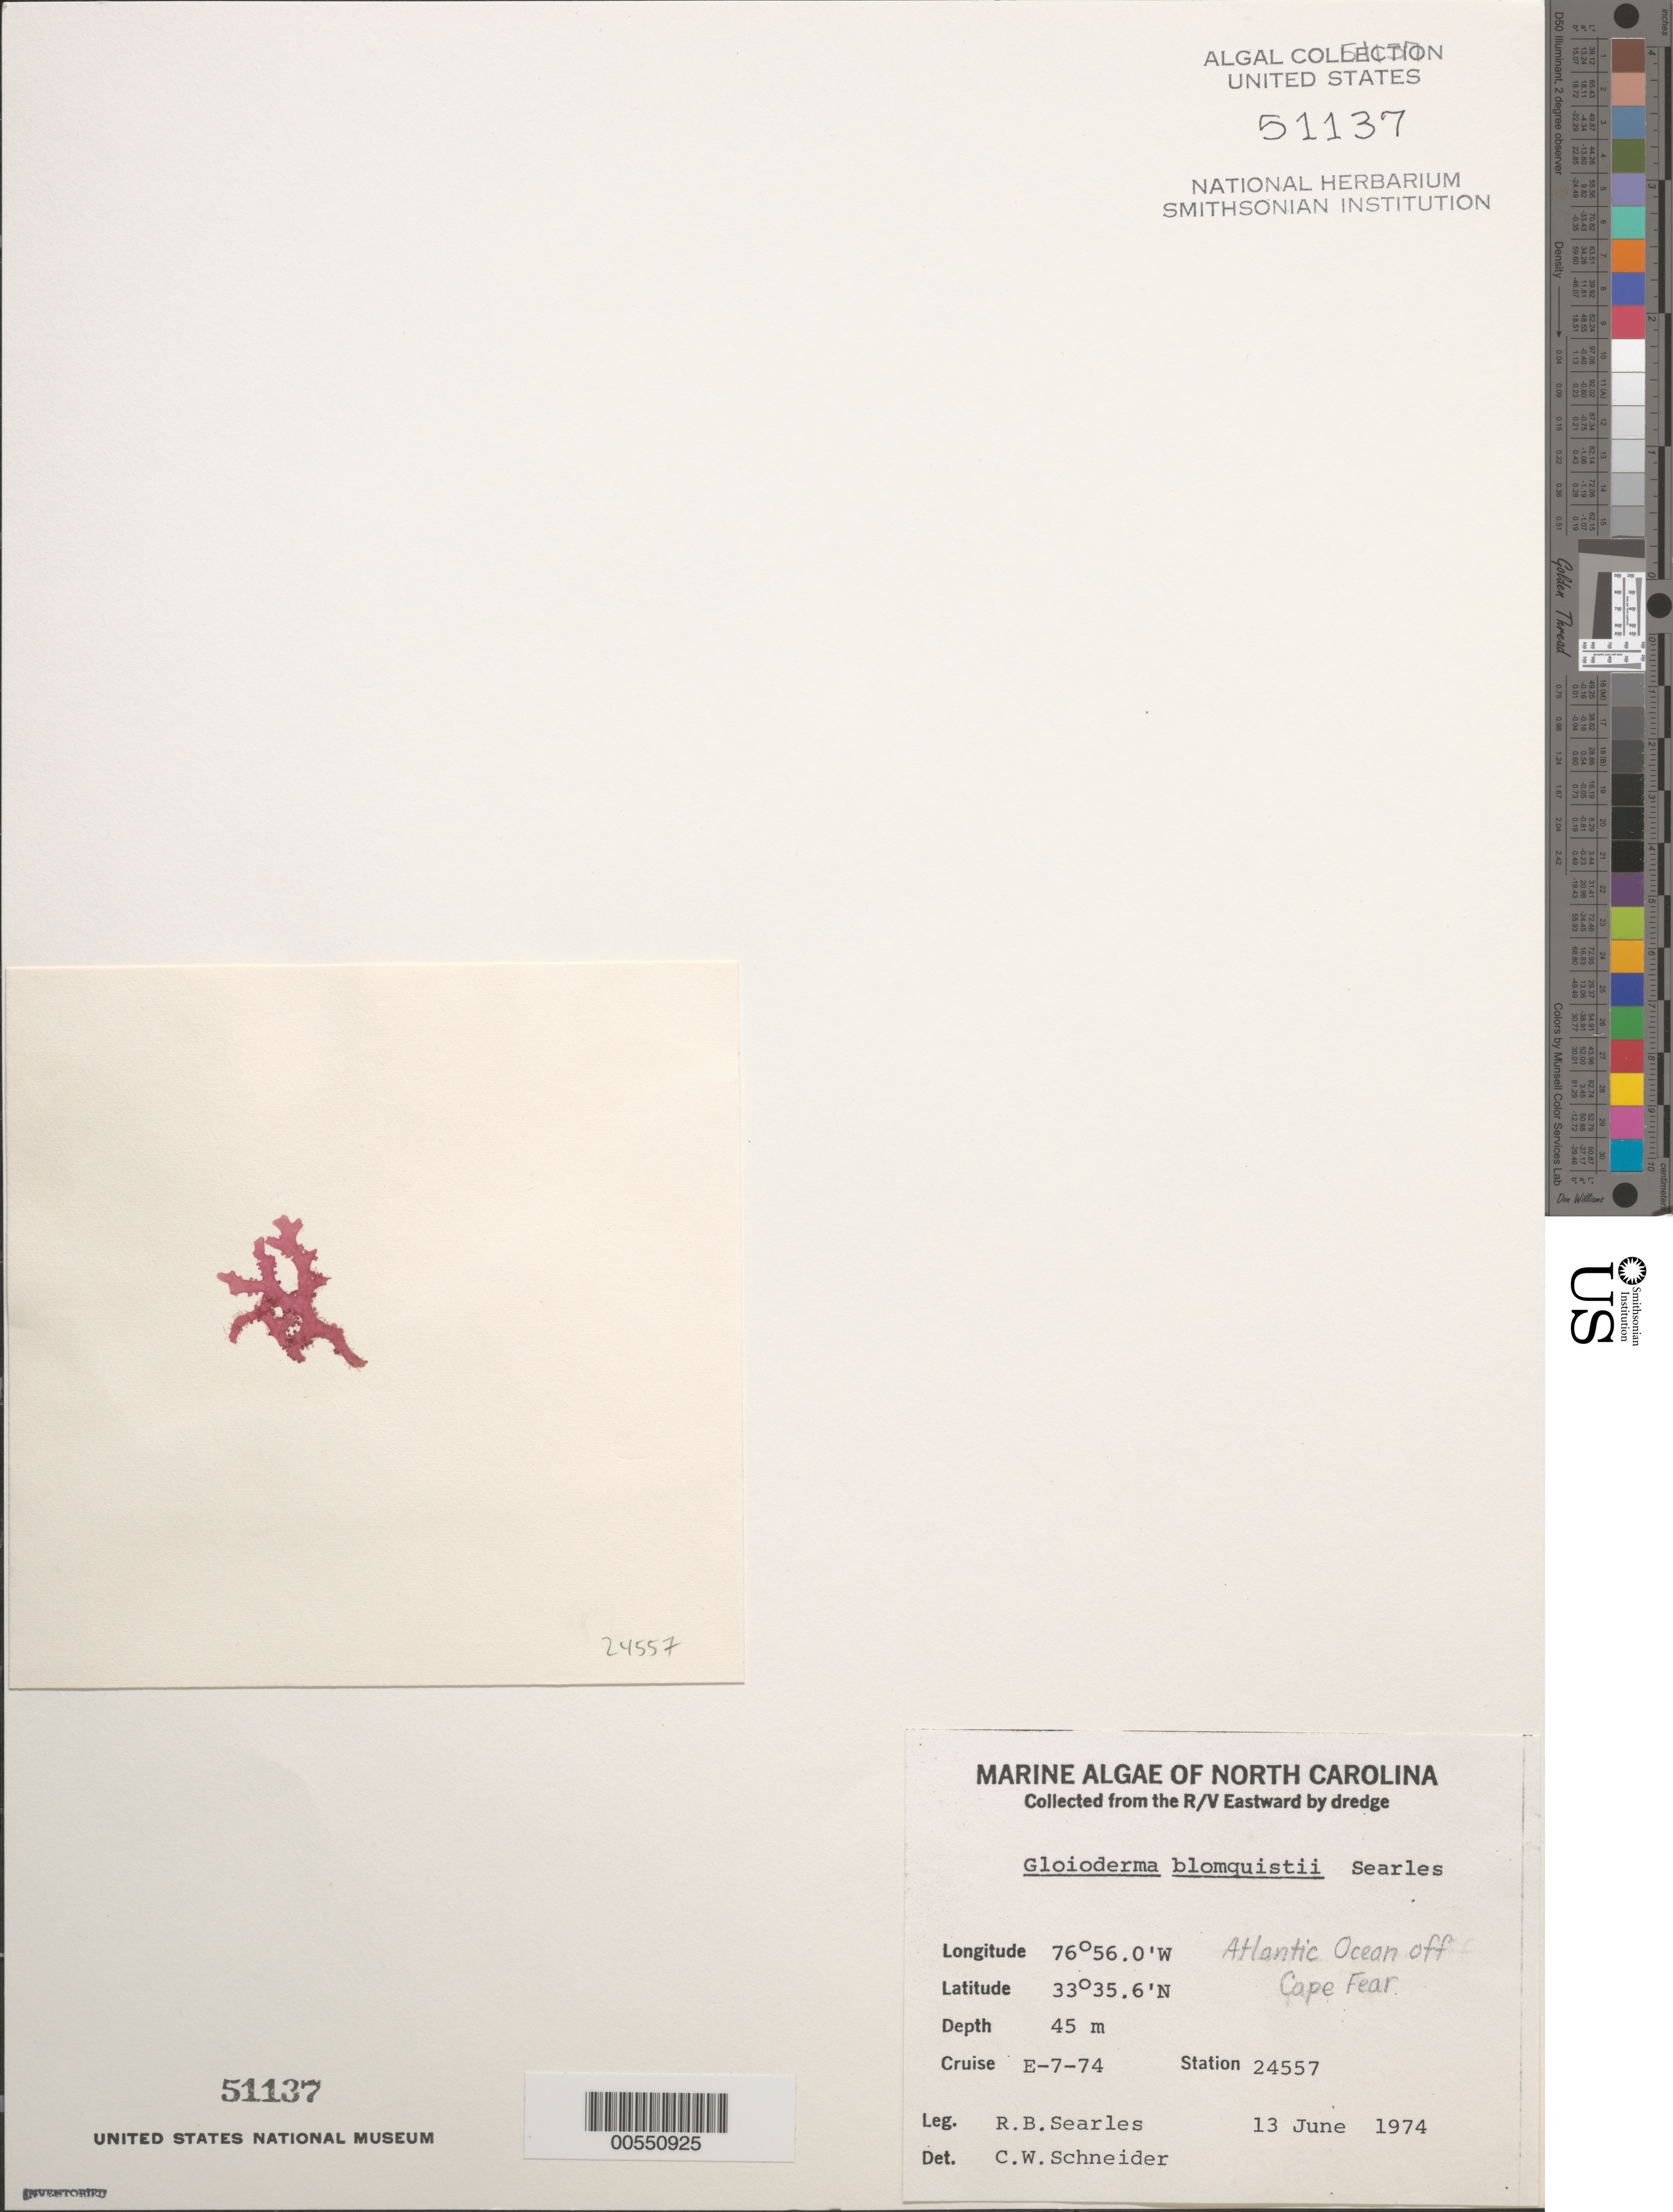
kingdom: Plantae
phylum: Rhodophyta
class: Florideophyceae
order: Rhodymeniales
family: Faucheaceae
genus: Gloiocladia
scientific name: Gloiocladia blomquistii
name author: (Searles) R.E. Norris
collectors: R. Searles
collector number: Station 24557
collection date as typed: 13 Jun 1974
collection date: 1974-06-13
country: United States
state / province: North Carolina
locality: Atlantic Ocean off Cape Fear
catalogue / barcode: US 51137